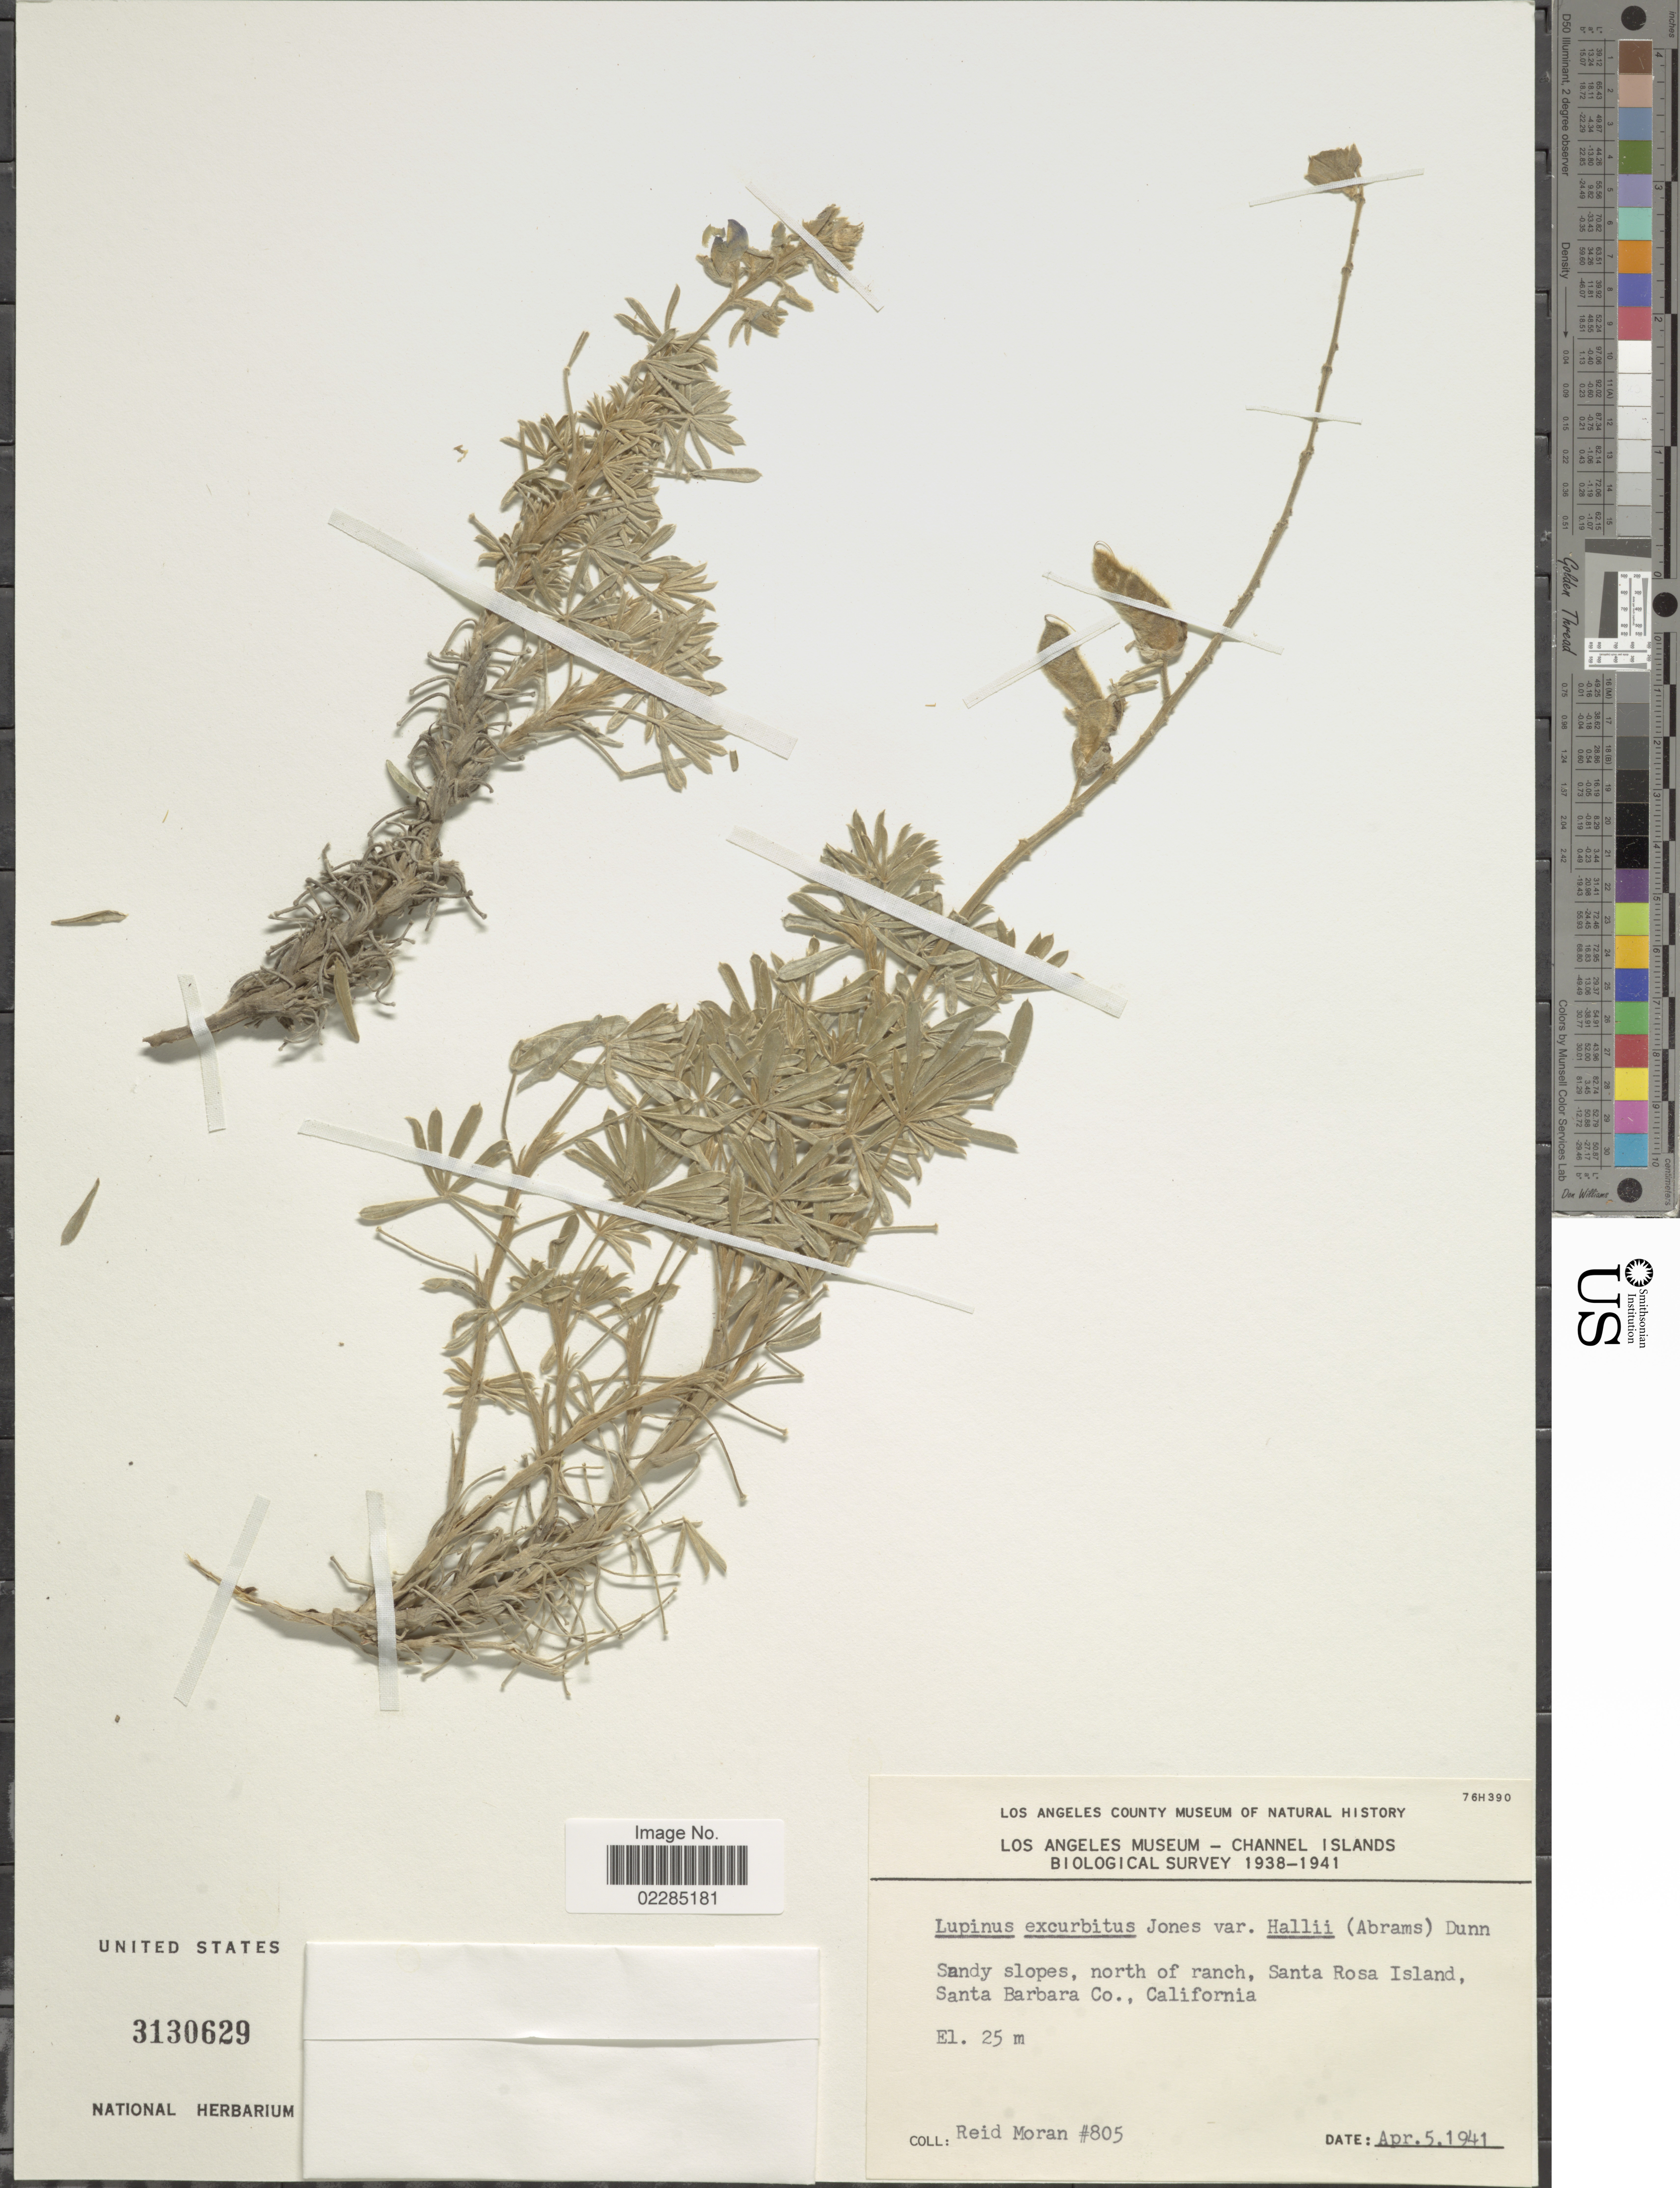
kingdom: Plantae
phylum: Tracheophyta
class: Magnoliopsida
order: Fabales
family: Fabaceae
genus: Lupinus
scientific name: Lupinus excubitus var. hallii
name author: (Abrams) C.P. Sm.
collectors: R. Moran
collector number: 805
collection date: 1941-04-05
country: United States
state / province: California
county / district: Santa Barbara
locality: Sandy slopes, north of ranch, Santa Rosa Island, Santa Barbara Co.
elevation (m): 25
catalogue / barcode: US 3130629